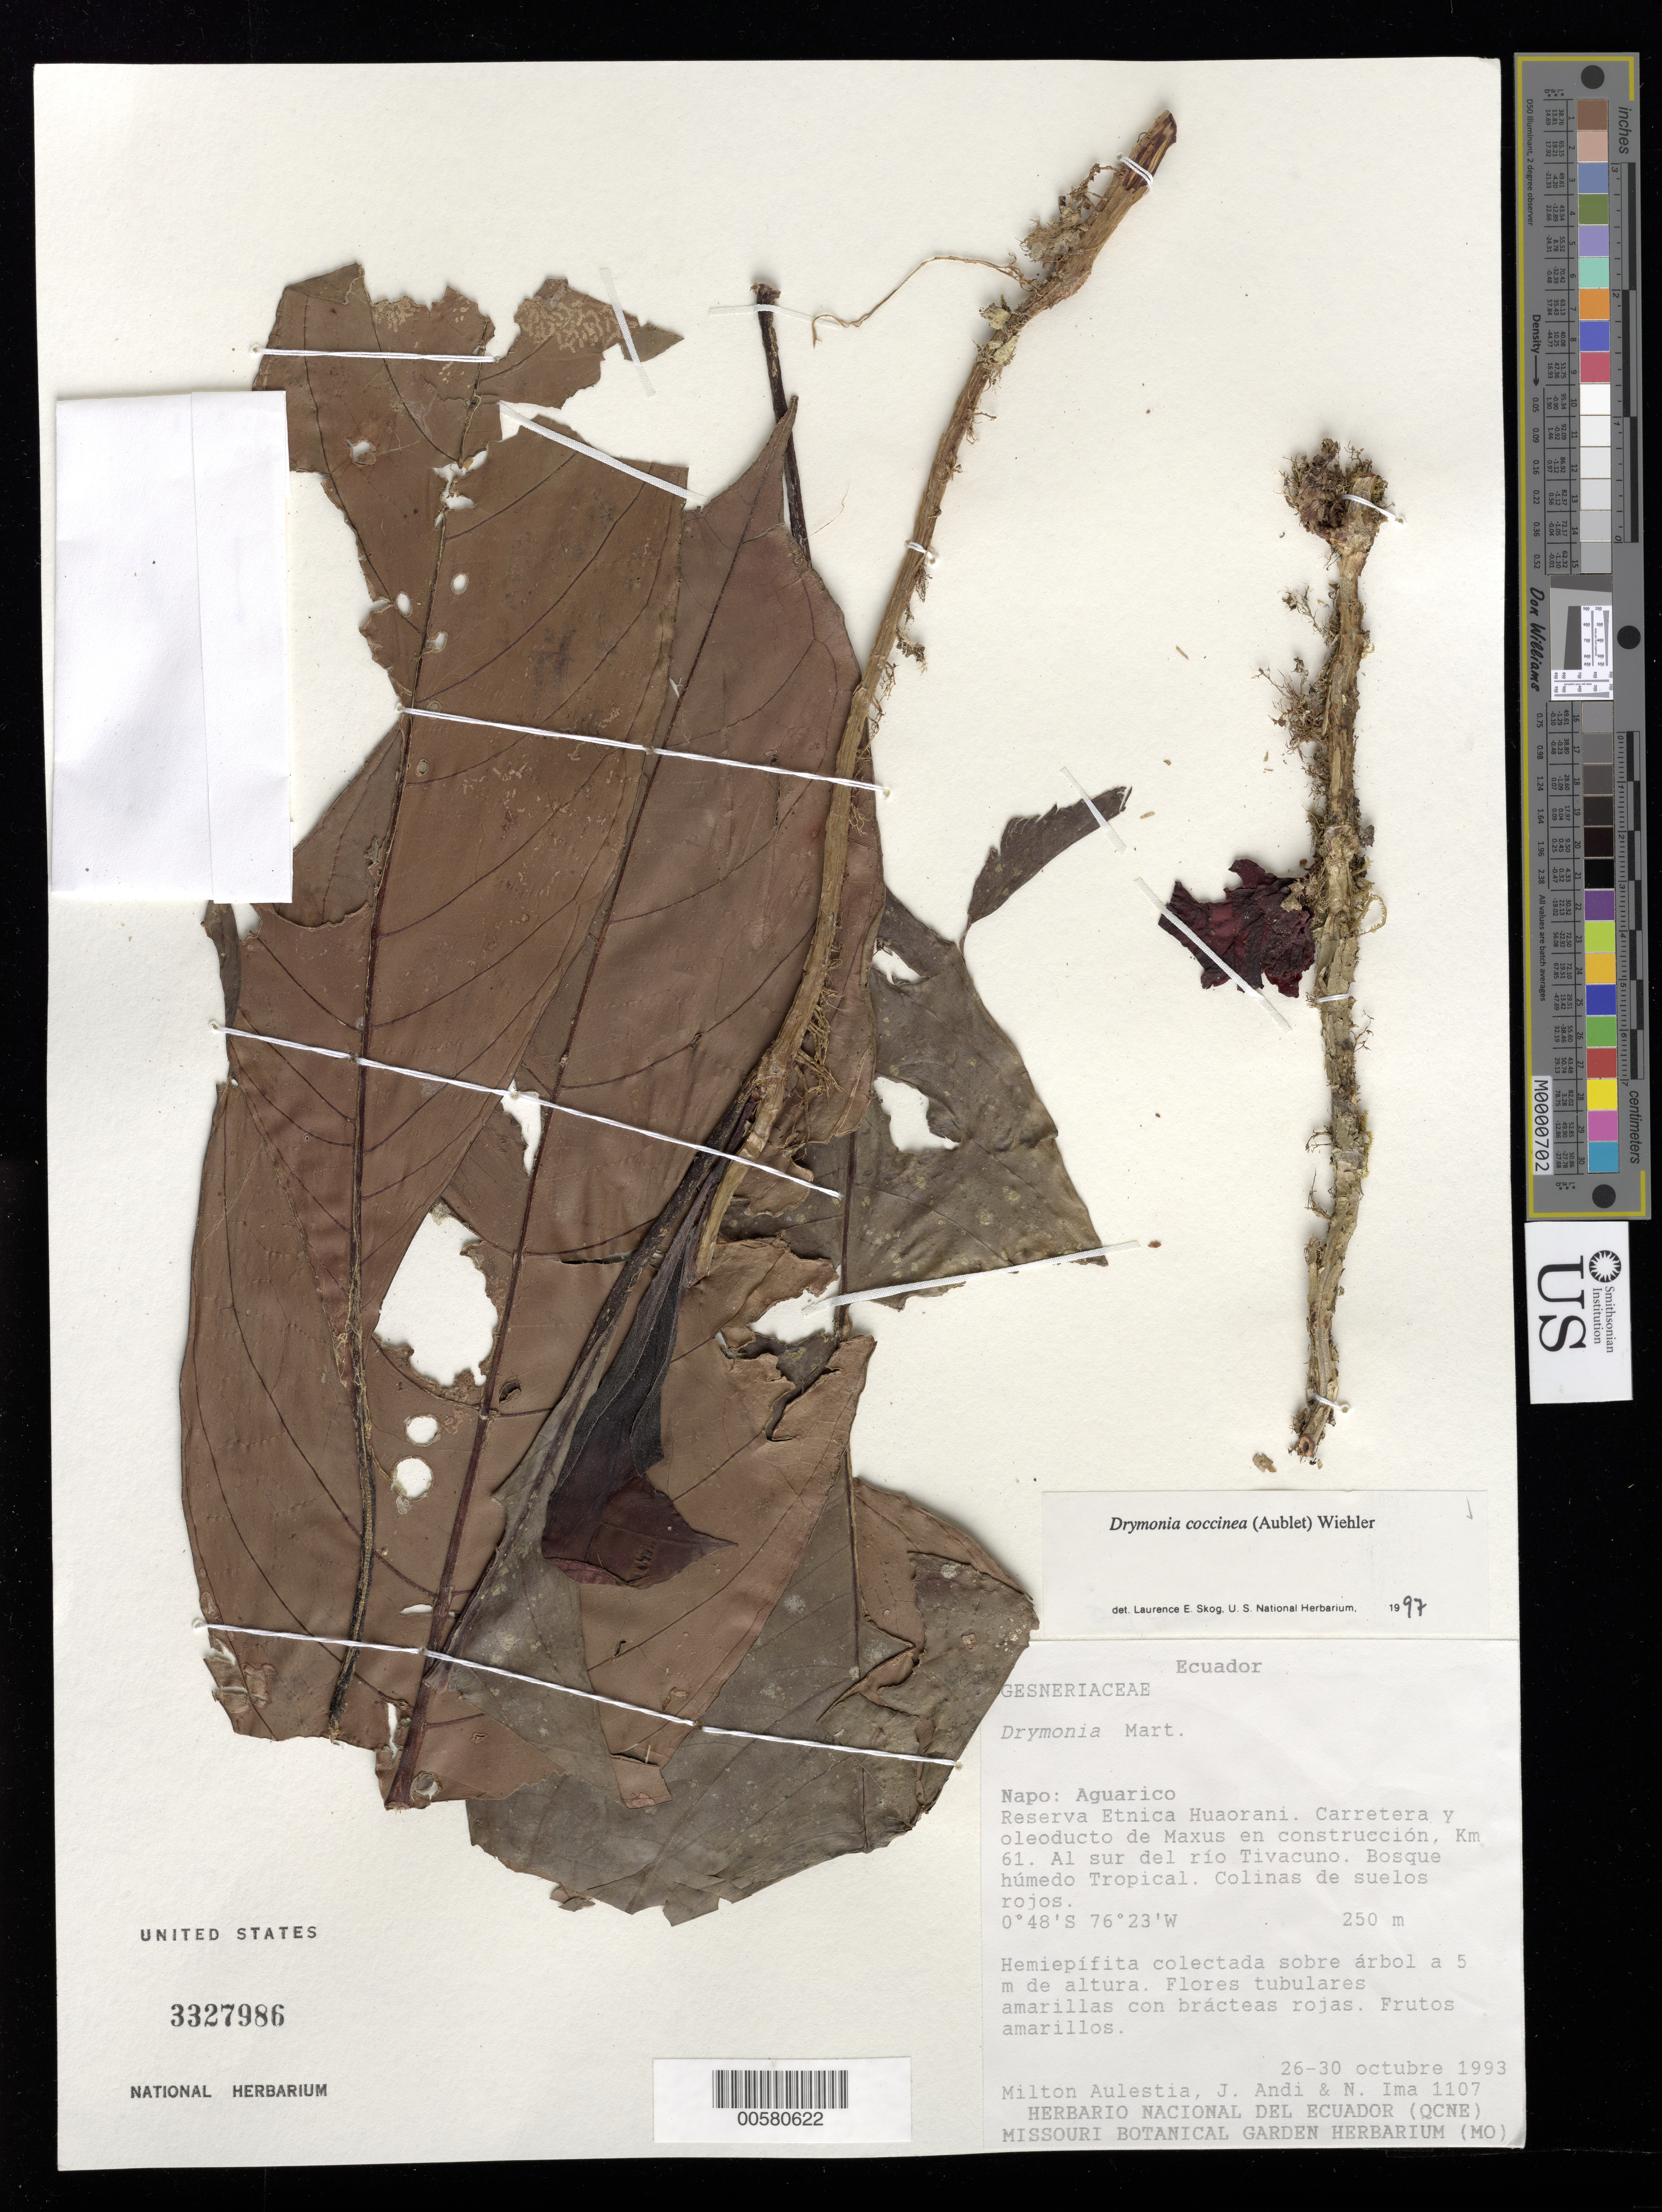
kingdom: Plantae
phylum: Tracheophyta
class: Magnoliopsida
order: Lamiales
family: Gesneriaceae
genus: Drymonia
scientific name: Drymonia coccinea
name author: (Aubl.) Wiehler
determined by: Skog, Laurence E.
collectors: M. Aulestia, J. Andi & N. Ima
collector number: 1107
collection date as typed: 26-30 Oct 1993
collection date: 1993-10-26/1993-10-30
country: Ecuador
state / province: Napo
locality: Aguarico. Reserva Etnica Huaorani, carretera y oleoducto de Maxus en construcción Km. 61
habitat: Bosque húmedo tropical; bosque primario, colinas de suelos rojos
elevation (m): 250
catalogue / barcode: US 3327986